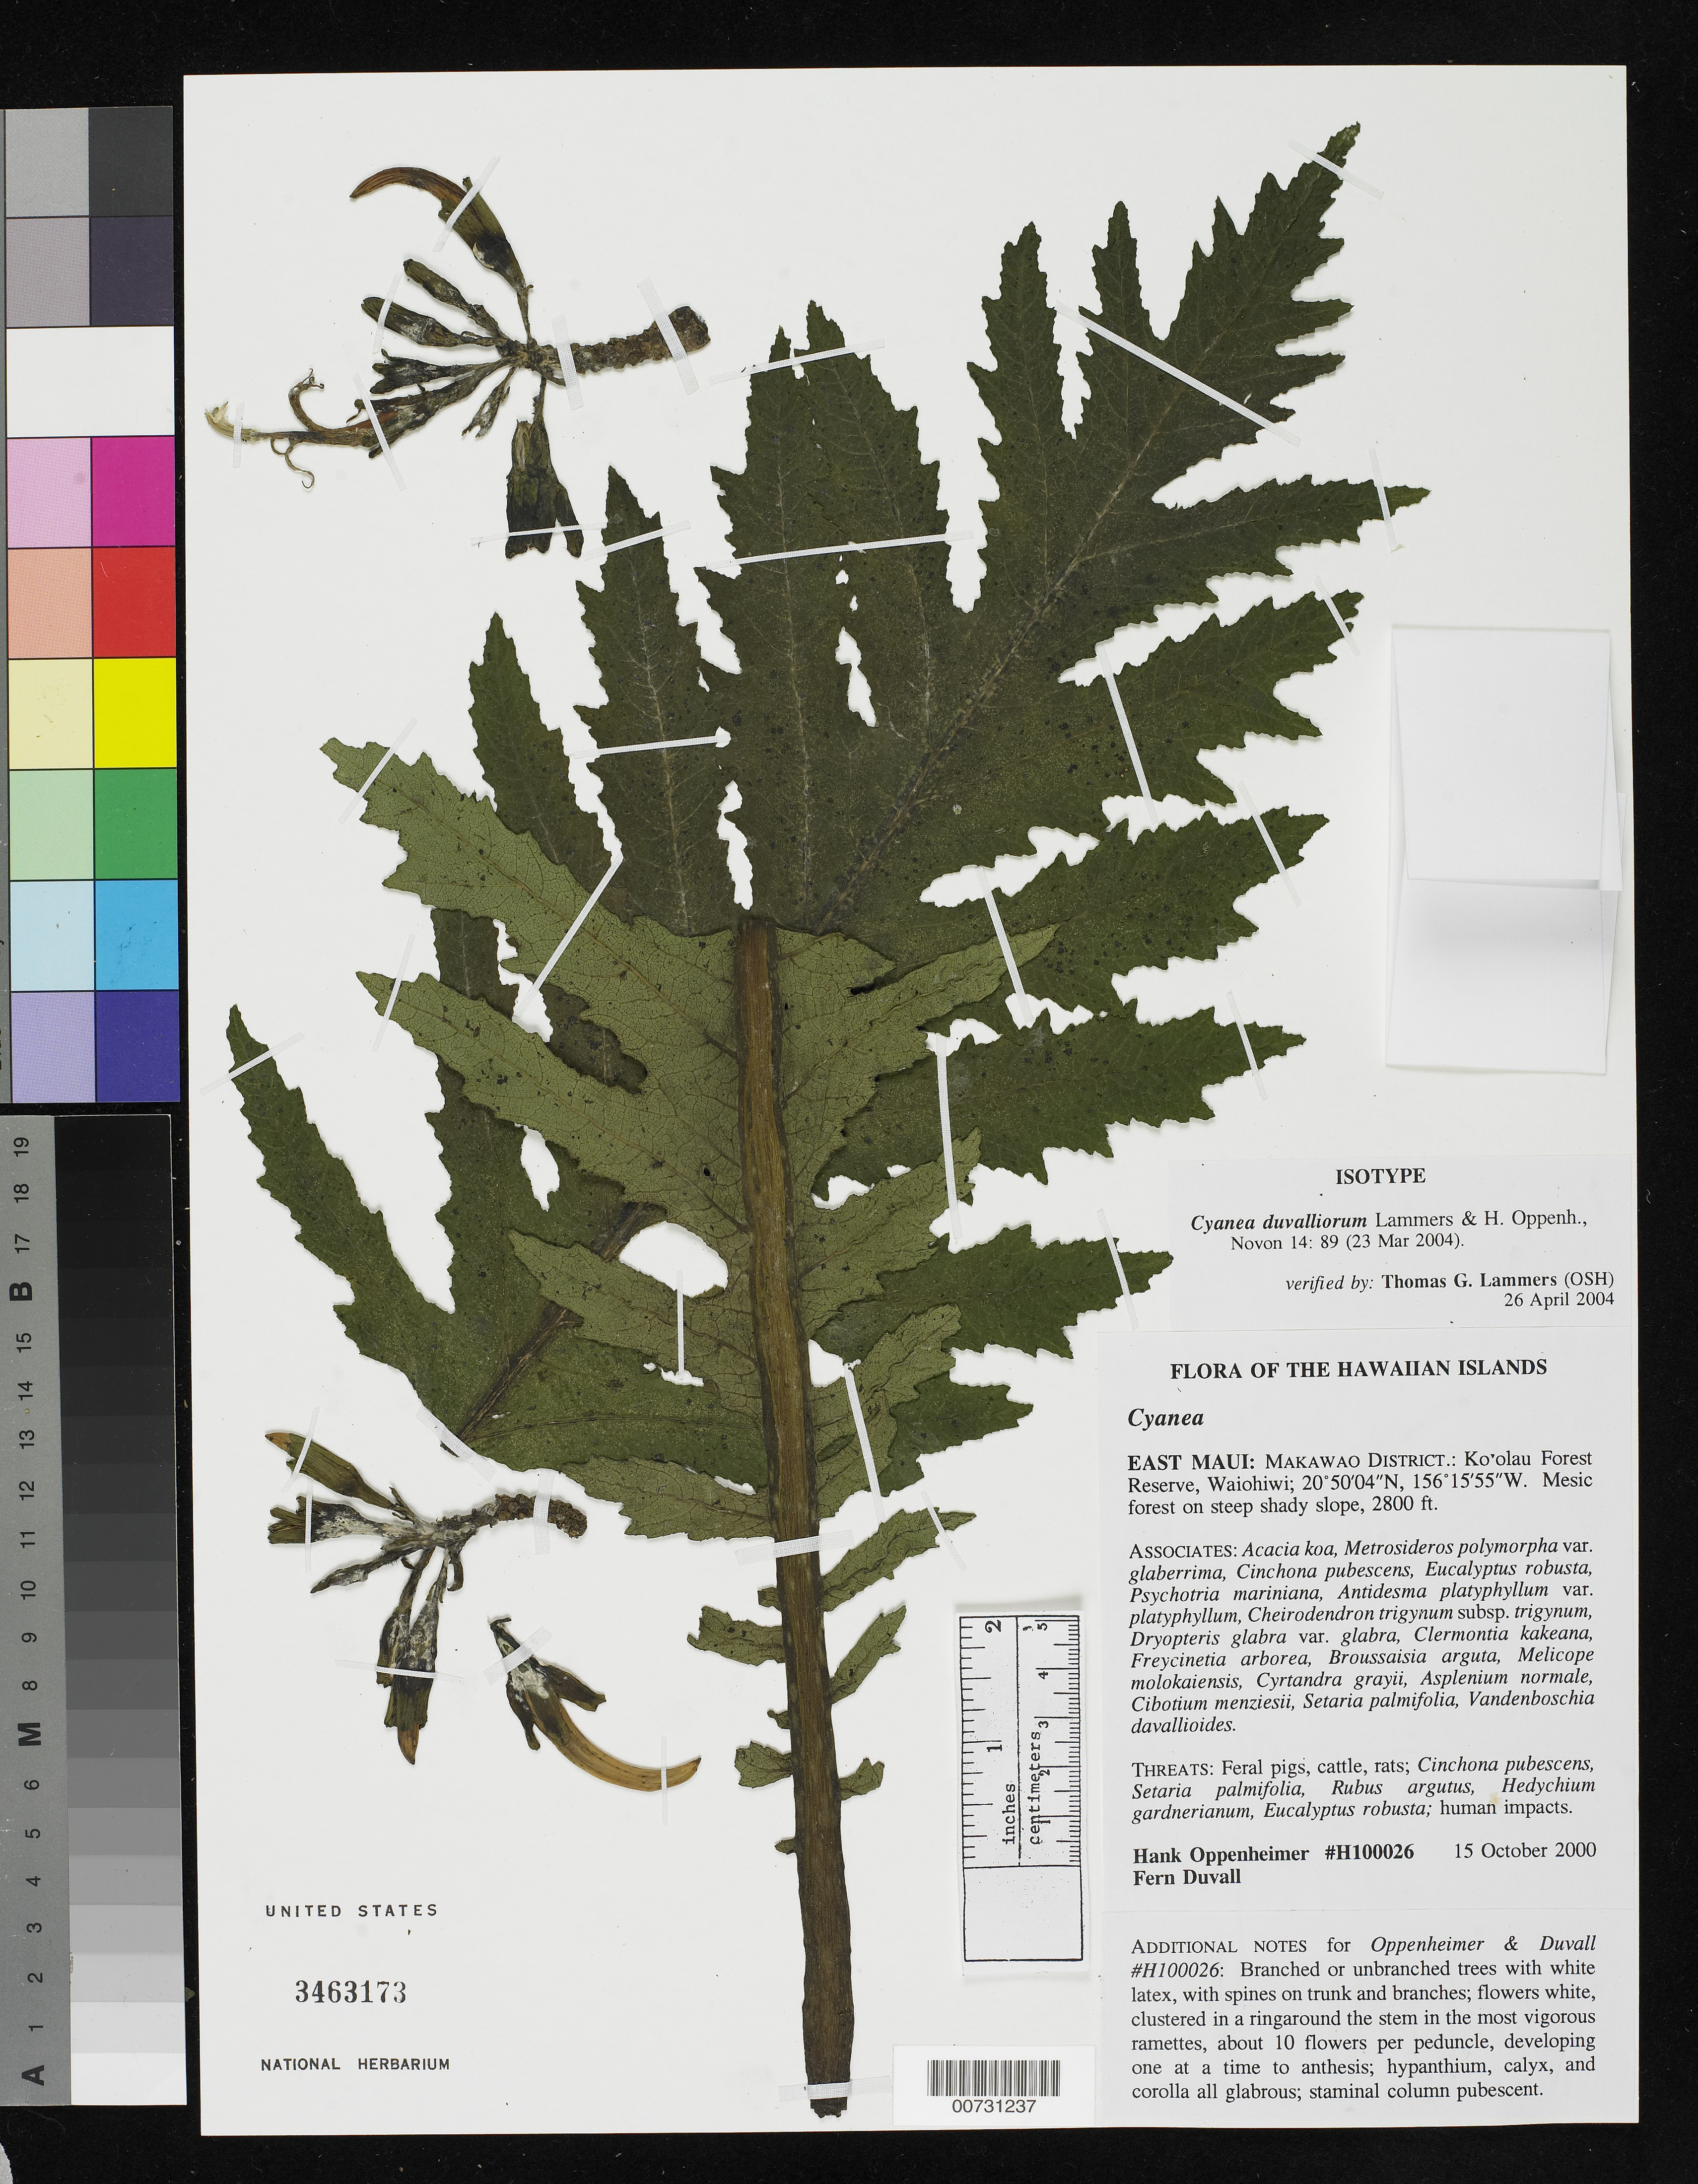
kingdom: Plantae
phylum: Tracheophyta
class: Magnoliopsida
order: Asterales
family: Campanulaceae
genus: Cyanea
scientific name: Cyanea duvalliorum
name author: Lammers & H. Oppenh.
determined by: Lammers, T. G.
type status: Isotype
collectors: H. Oppenheimer & F. Duvall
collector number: H100026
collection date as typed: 15 Oct 2000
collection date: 2000-10-15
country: United States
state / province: Hawaii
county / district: Maui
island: Maui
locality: East Maui: Makawao District: Ko'olau Forest Reserve, Waiohiwi.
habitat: Mesic forest on steep shady slope.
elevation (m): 853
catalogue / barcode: US 3463173